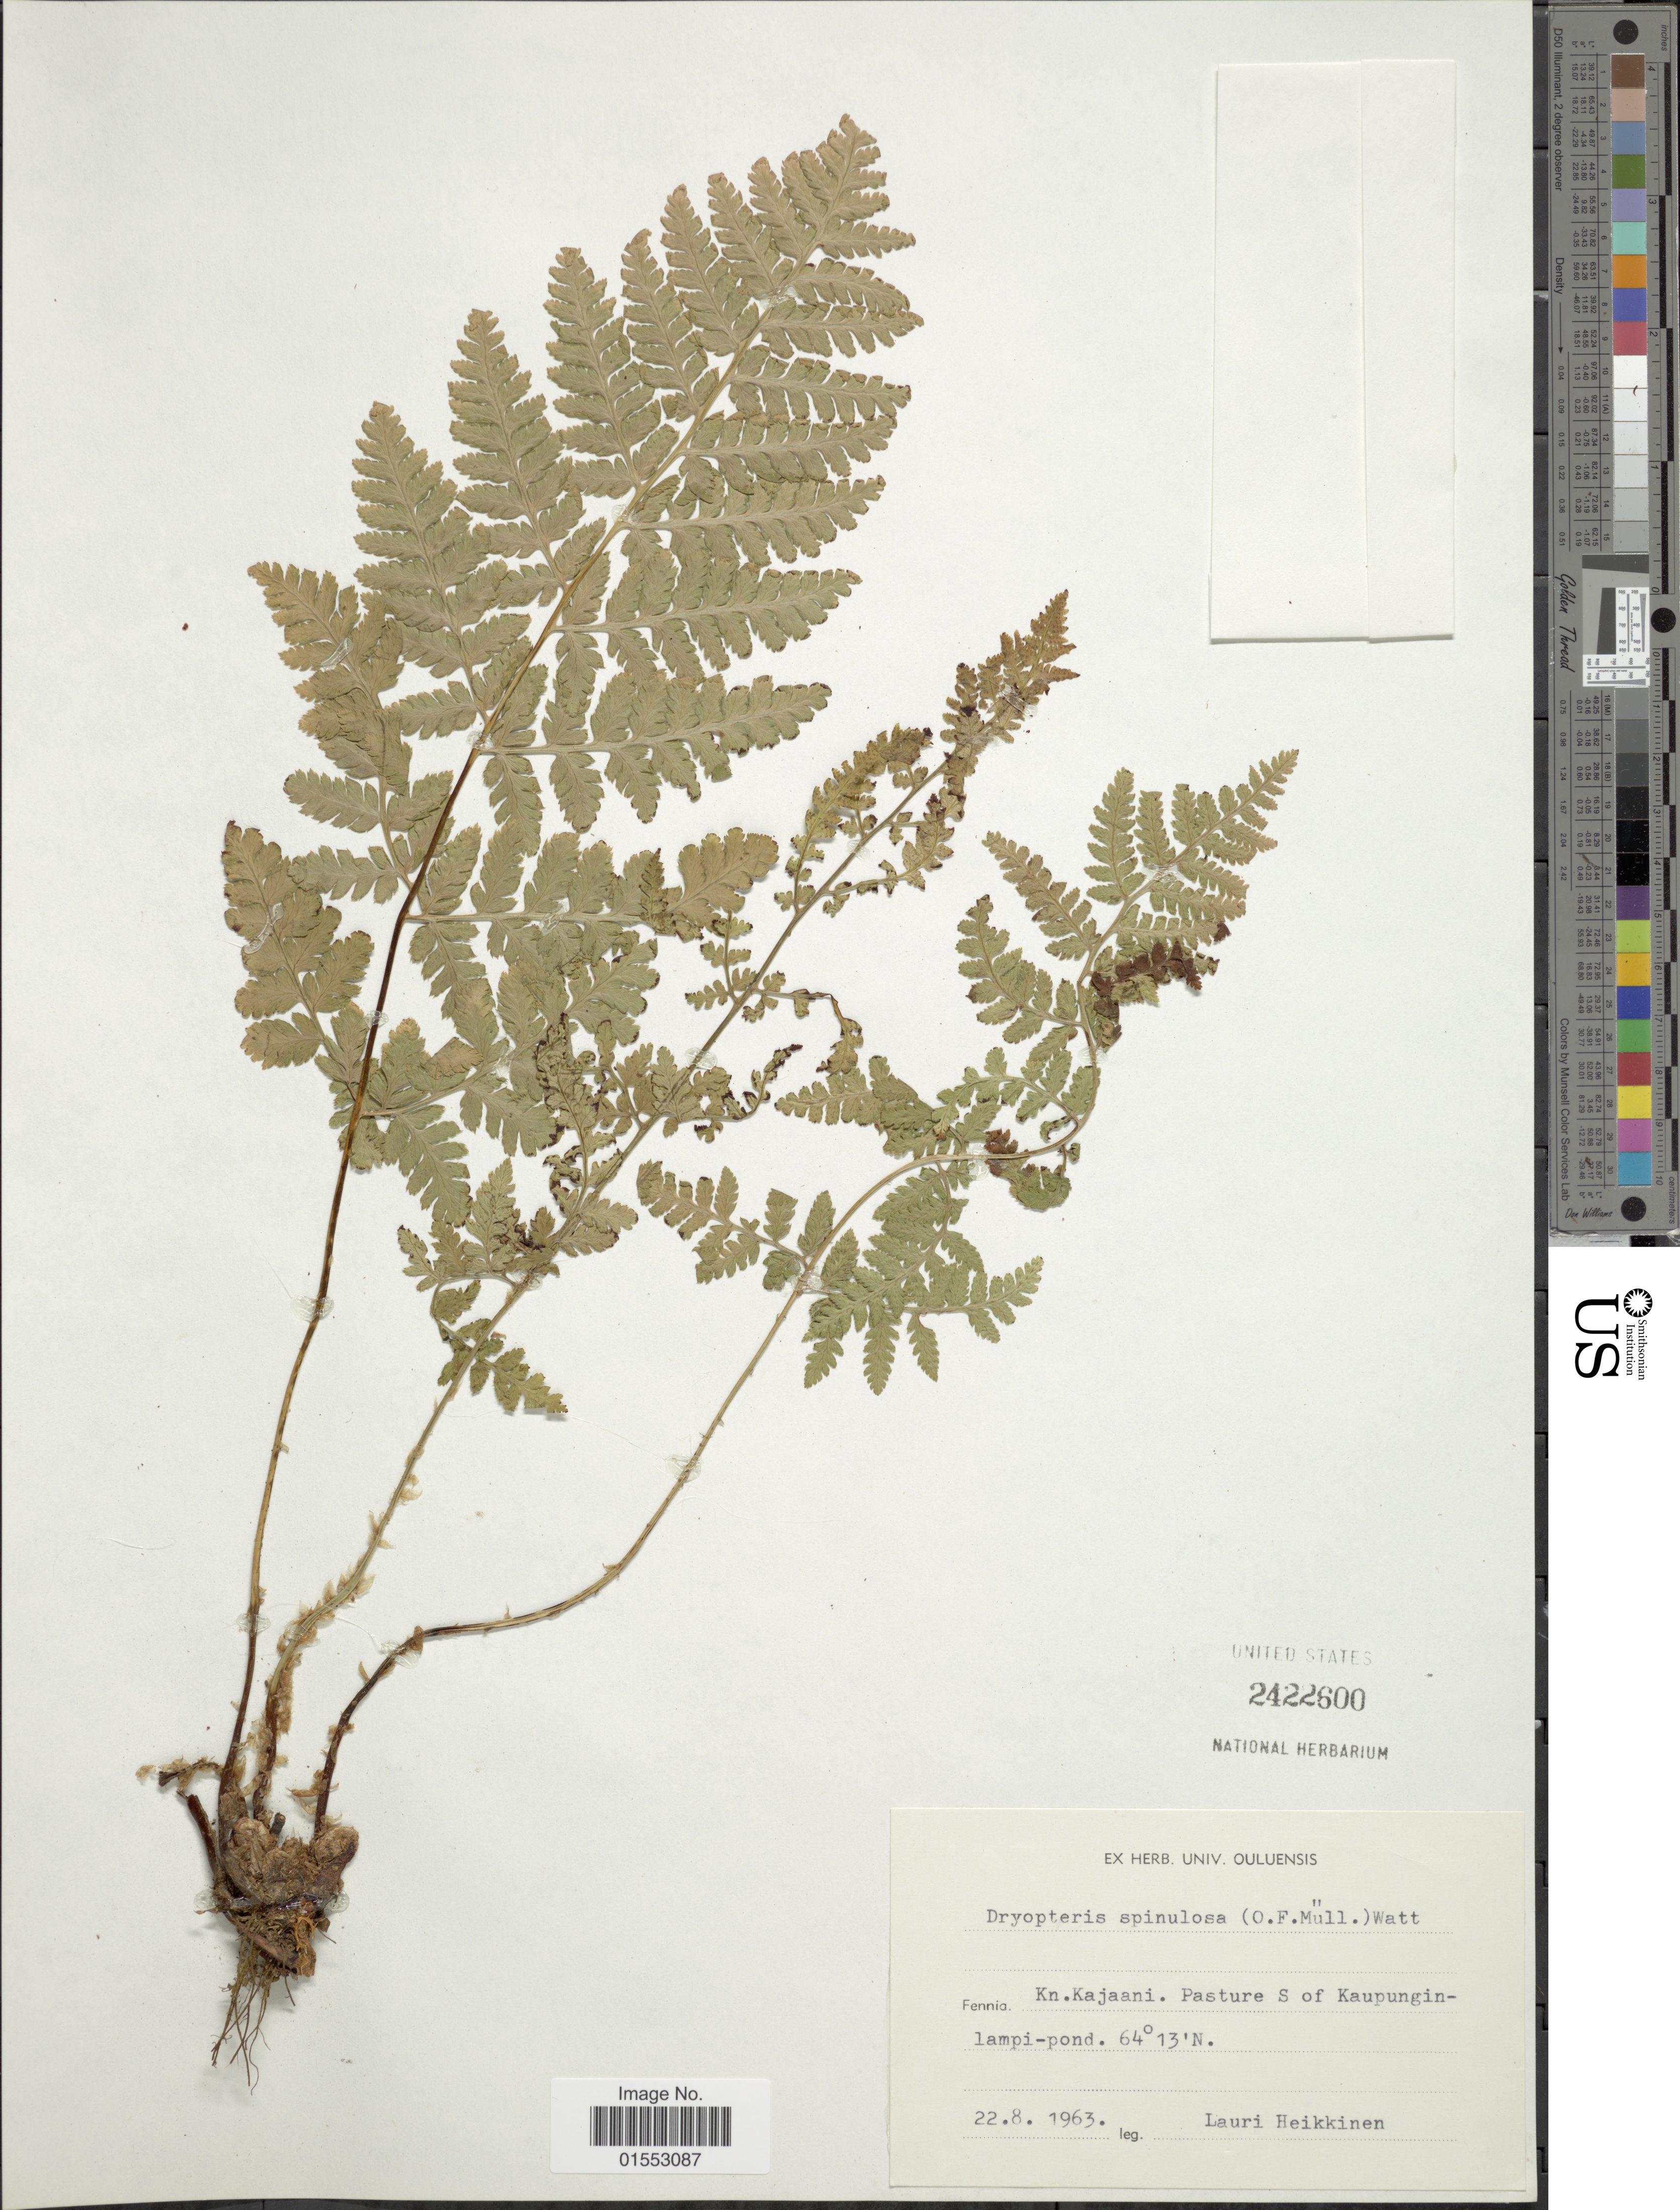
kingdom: Plantae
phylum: Tracheophyta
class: Polypodiopsida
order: Polypodiales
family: Dryopteridaceae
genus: Dryopteris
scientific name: Dryopteris carthusiana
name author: (Villars) H.P. Fuchs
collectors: L. Heikkinen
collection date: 1963-08-22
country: Finland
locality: Kn;. Kajaani. Pasture S of Kaupunginlampi-pond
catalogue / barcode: US 2422600